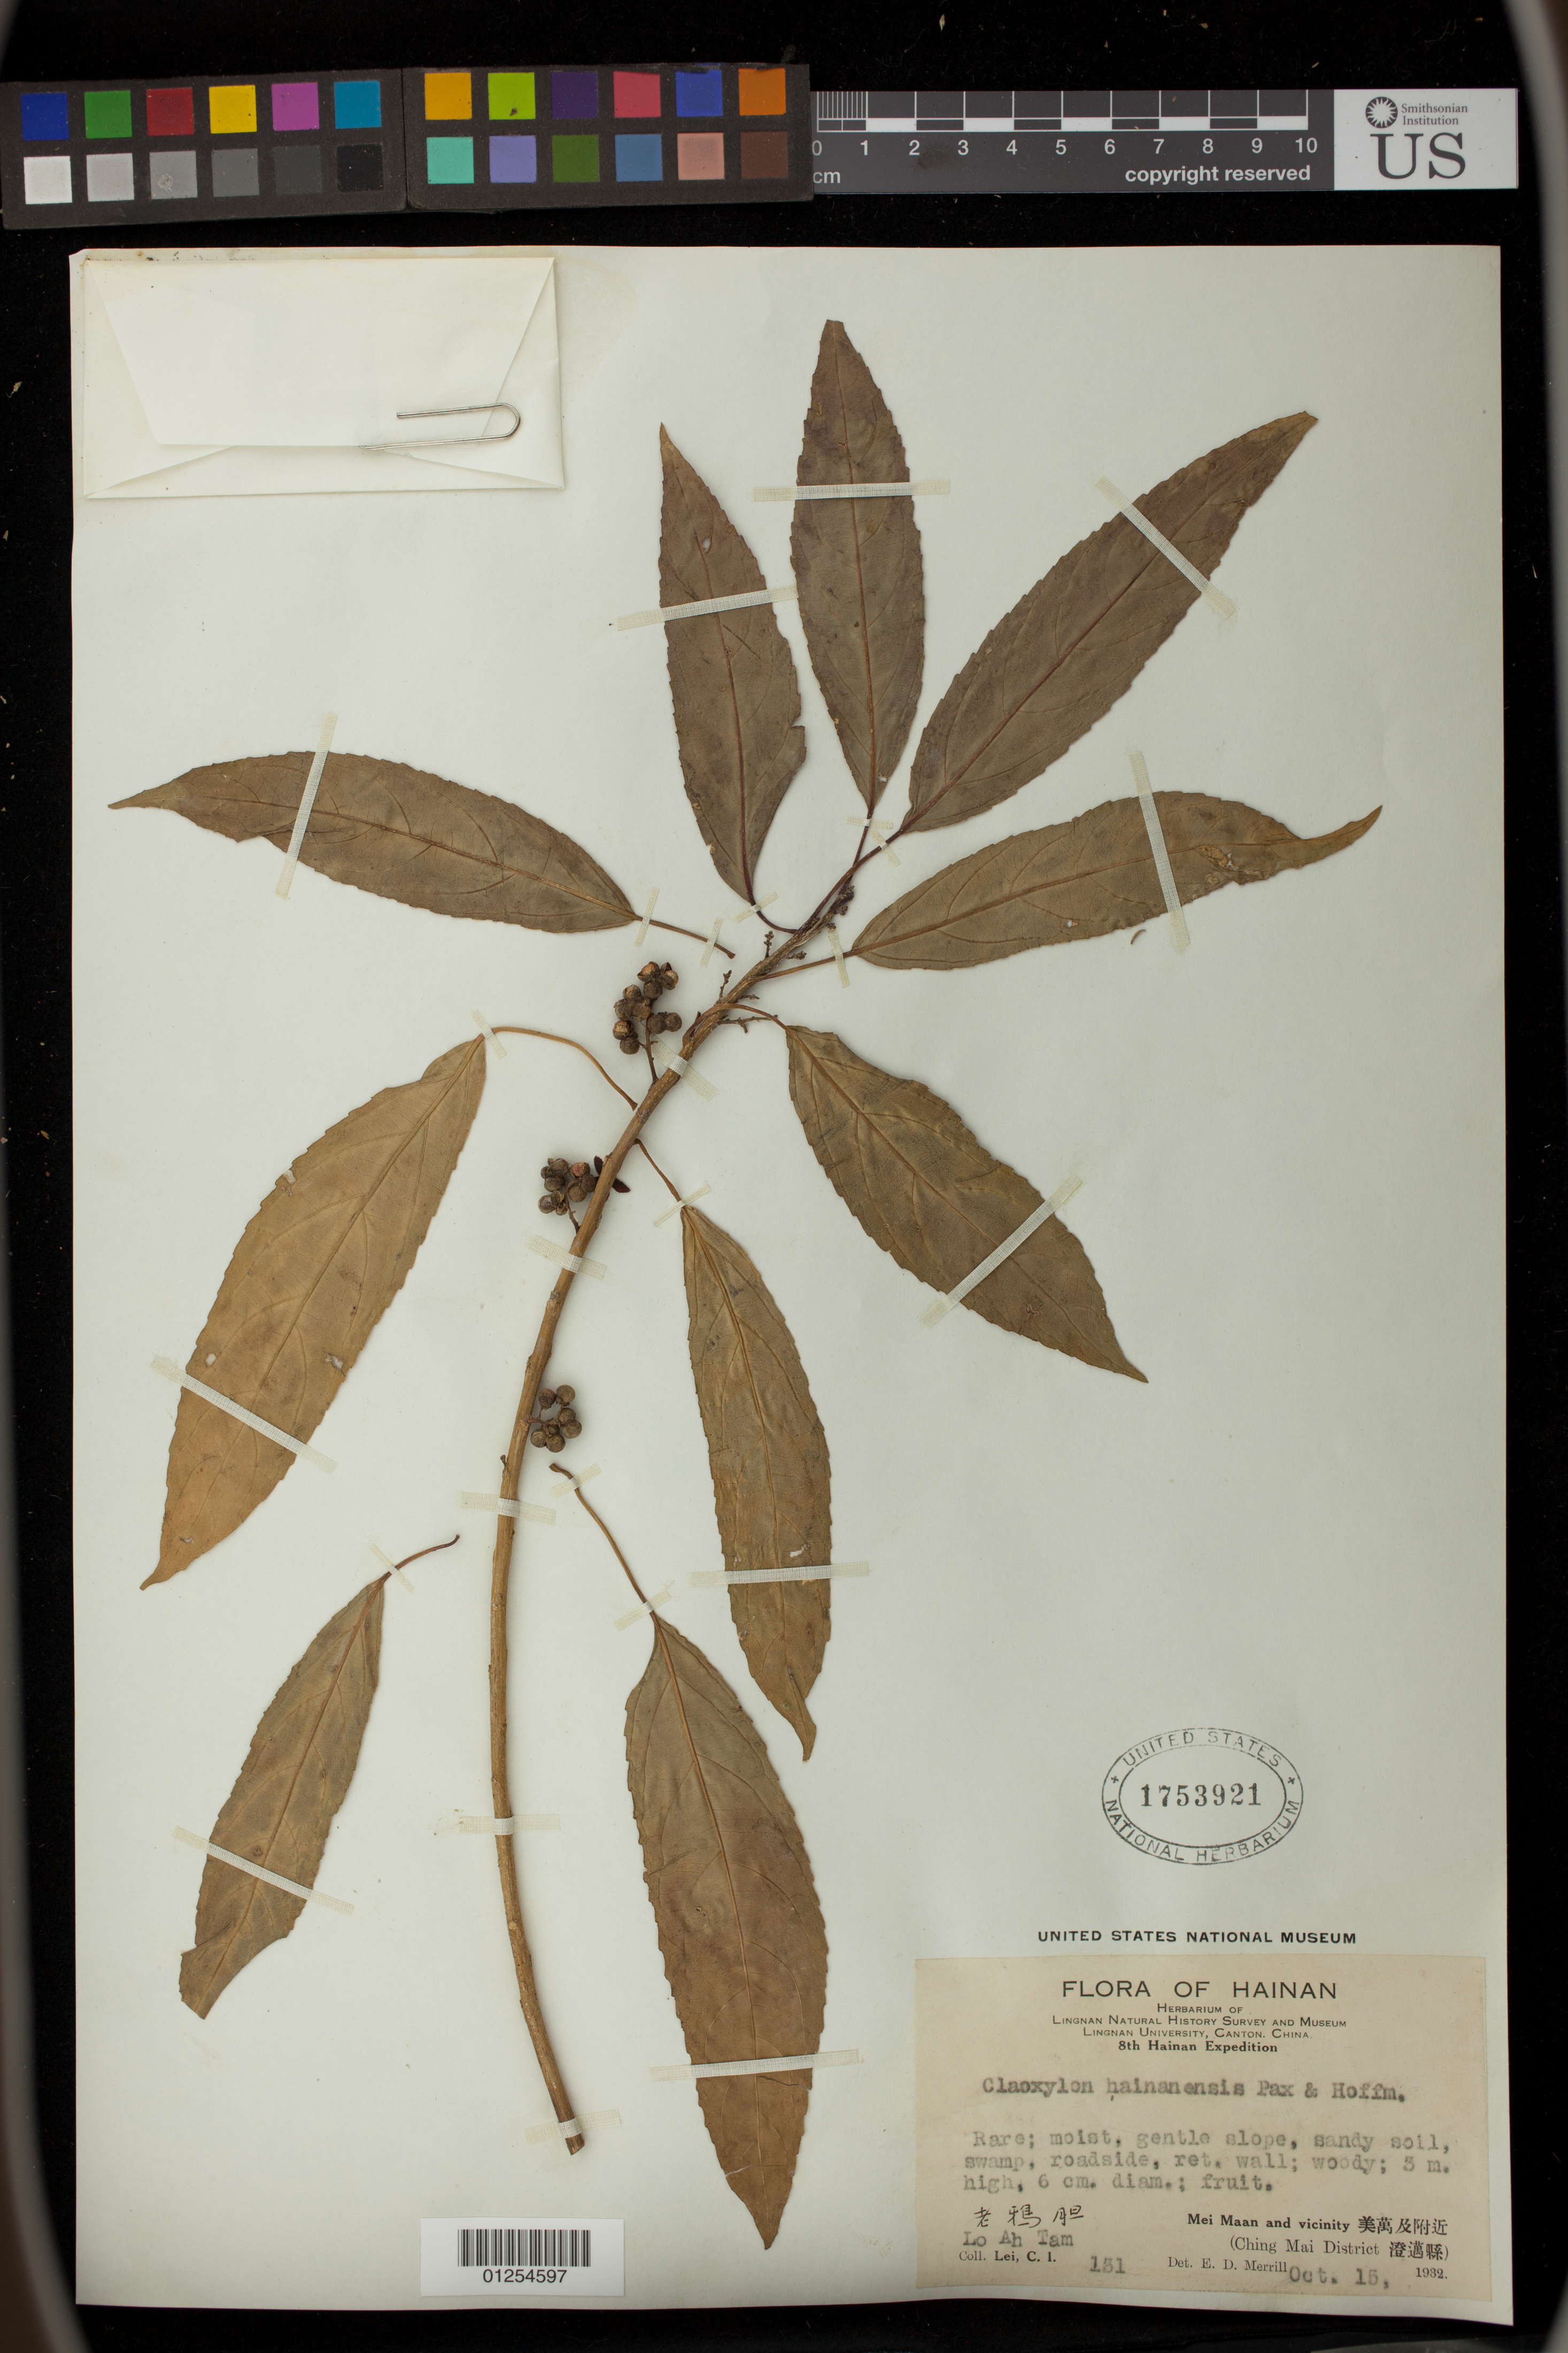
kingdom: Plantae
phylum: Tracheophyta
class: Magnoliopsida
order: Malpighiales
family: Euphorbiaceae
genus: Claoxylon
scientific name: Claoxylon hainanense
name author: Pax & K. Hoffm.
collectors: C. I. Lei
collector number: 131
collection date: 1932-10-16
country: China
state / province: Hainan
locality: Mei Maan and vicinity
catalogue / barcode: US 1753921